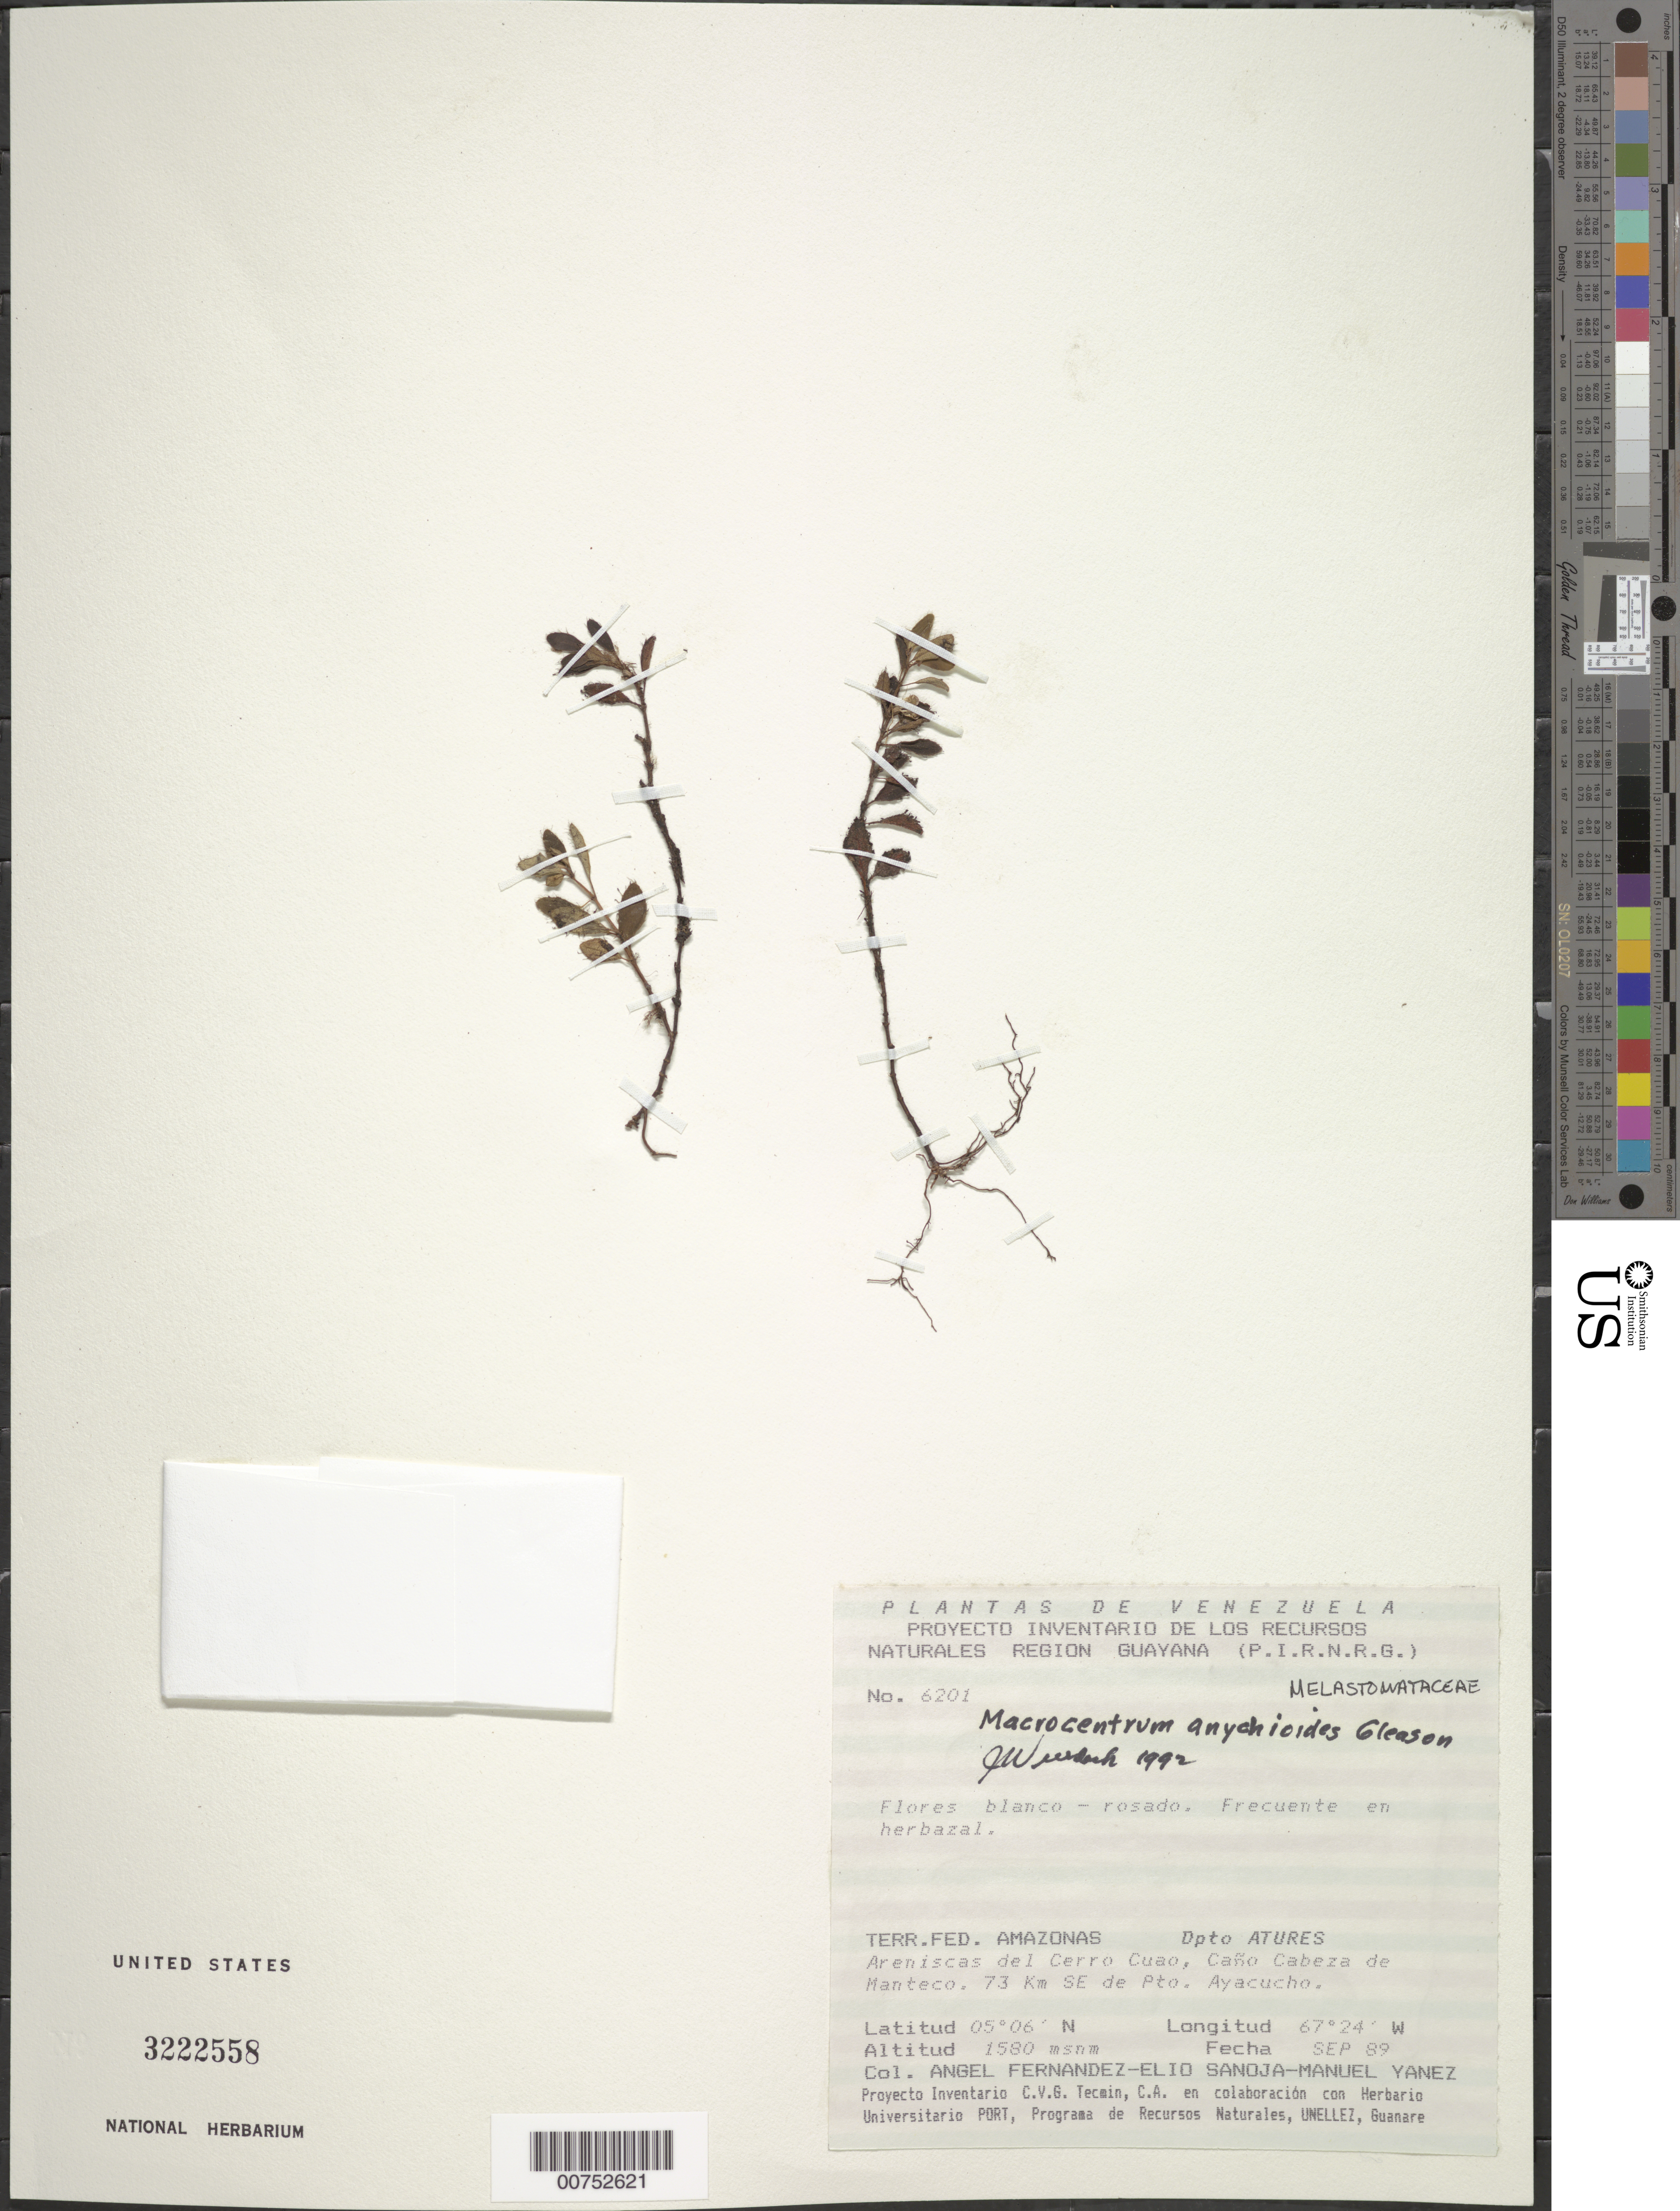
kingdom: Plantae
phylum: Tracheophyta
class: Magnoliopsida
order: Myrtales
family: Melastomataceae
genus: Macrocentrum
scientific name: Macrocentrum anychioides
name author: Gleason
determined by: Wurdack, John J., (US), US (UNITED STATES)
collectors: A. Fernández, E. Sanoja & M. Yanez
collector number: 6201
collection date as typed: Sep-89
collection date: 1989-09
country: Venezuela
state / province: Amazonas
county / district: Atures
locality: Cerro Cuao, Caño Cabeza de Manteco, 73 km SE of Puerto Ayacucho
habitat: Herbazal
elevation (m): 1580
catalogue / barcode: US 3222558